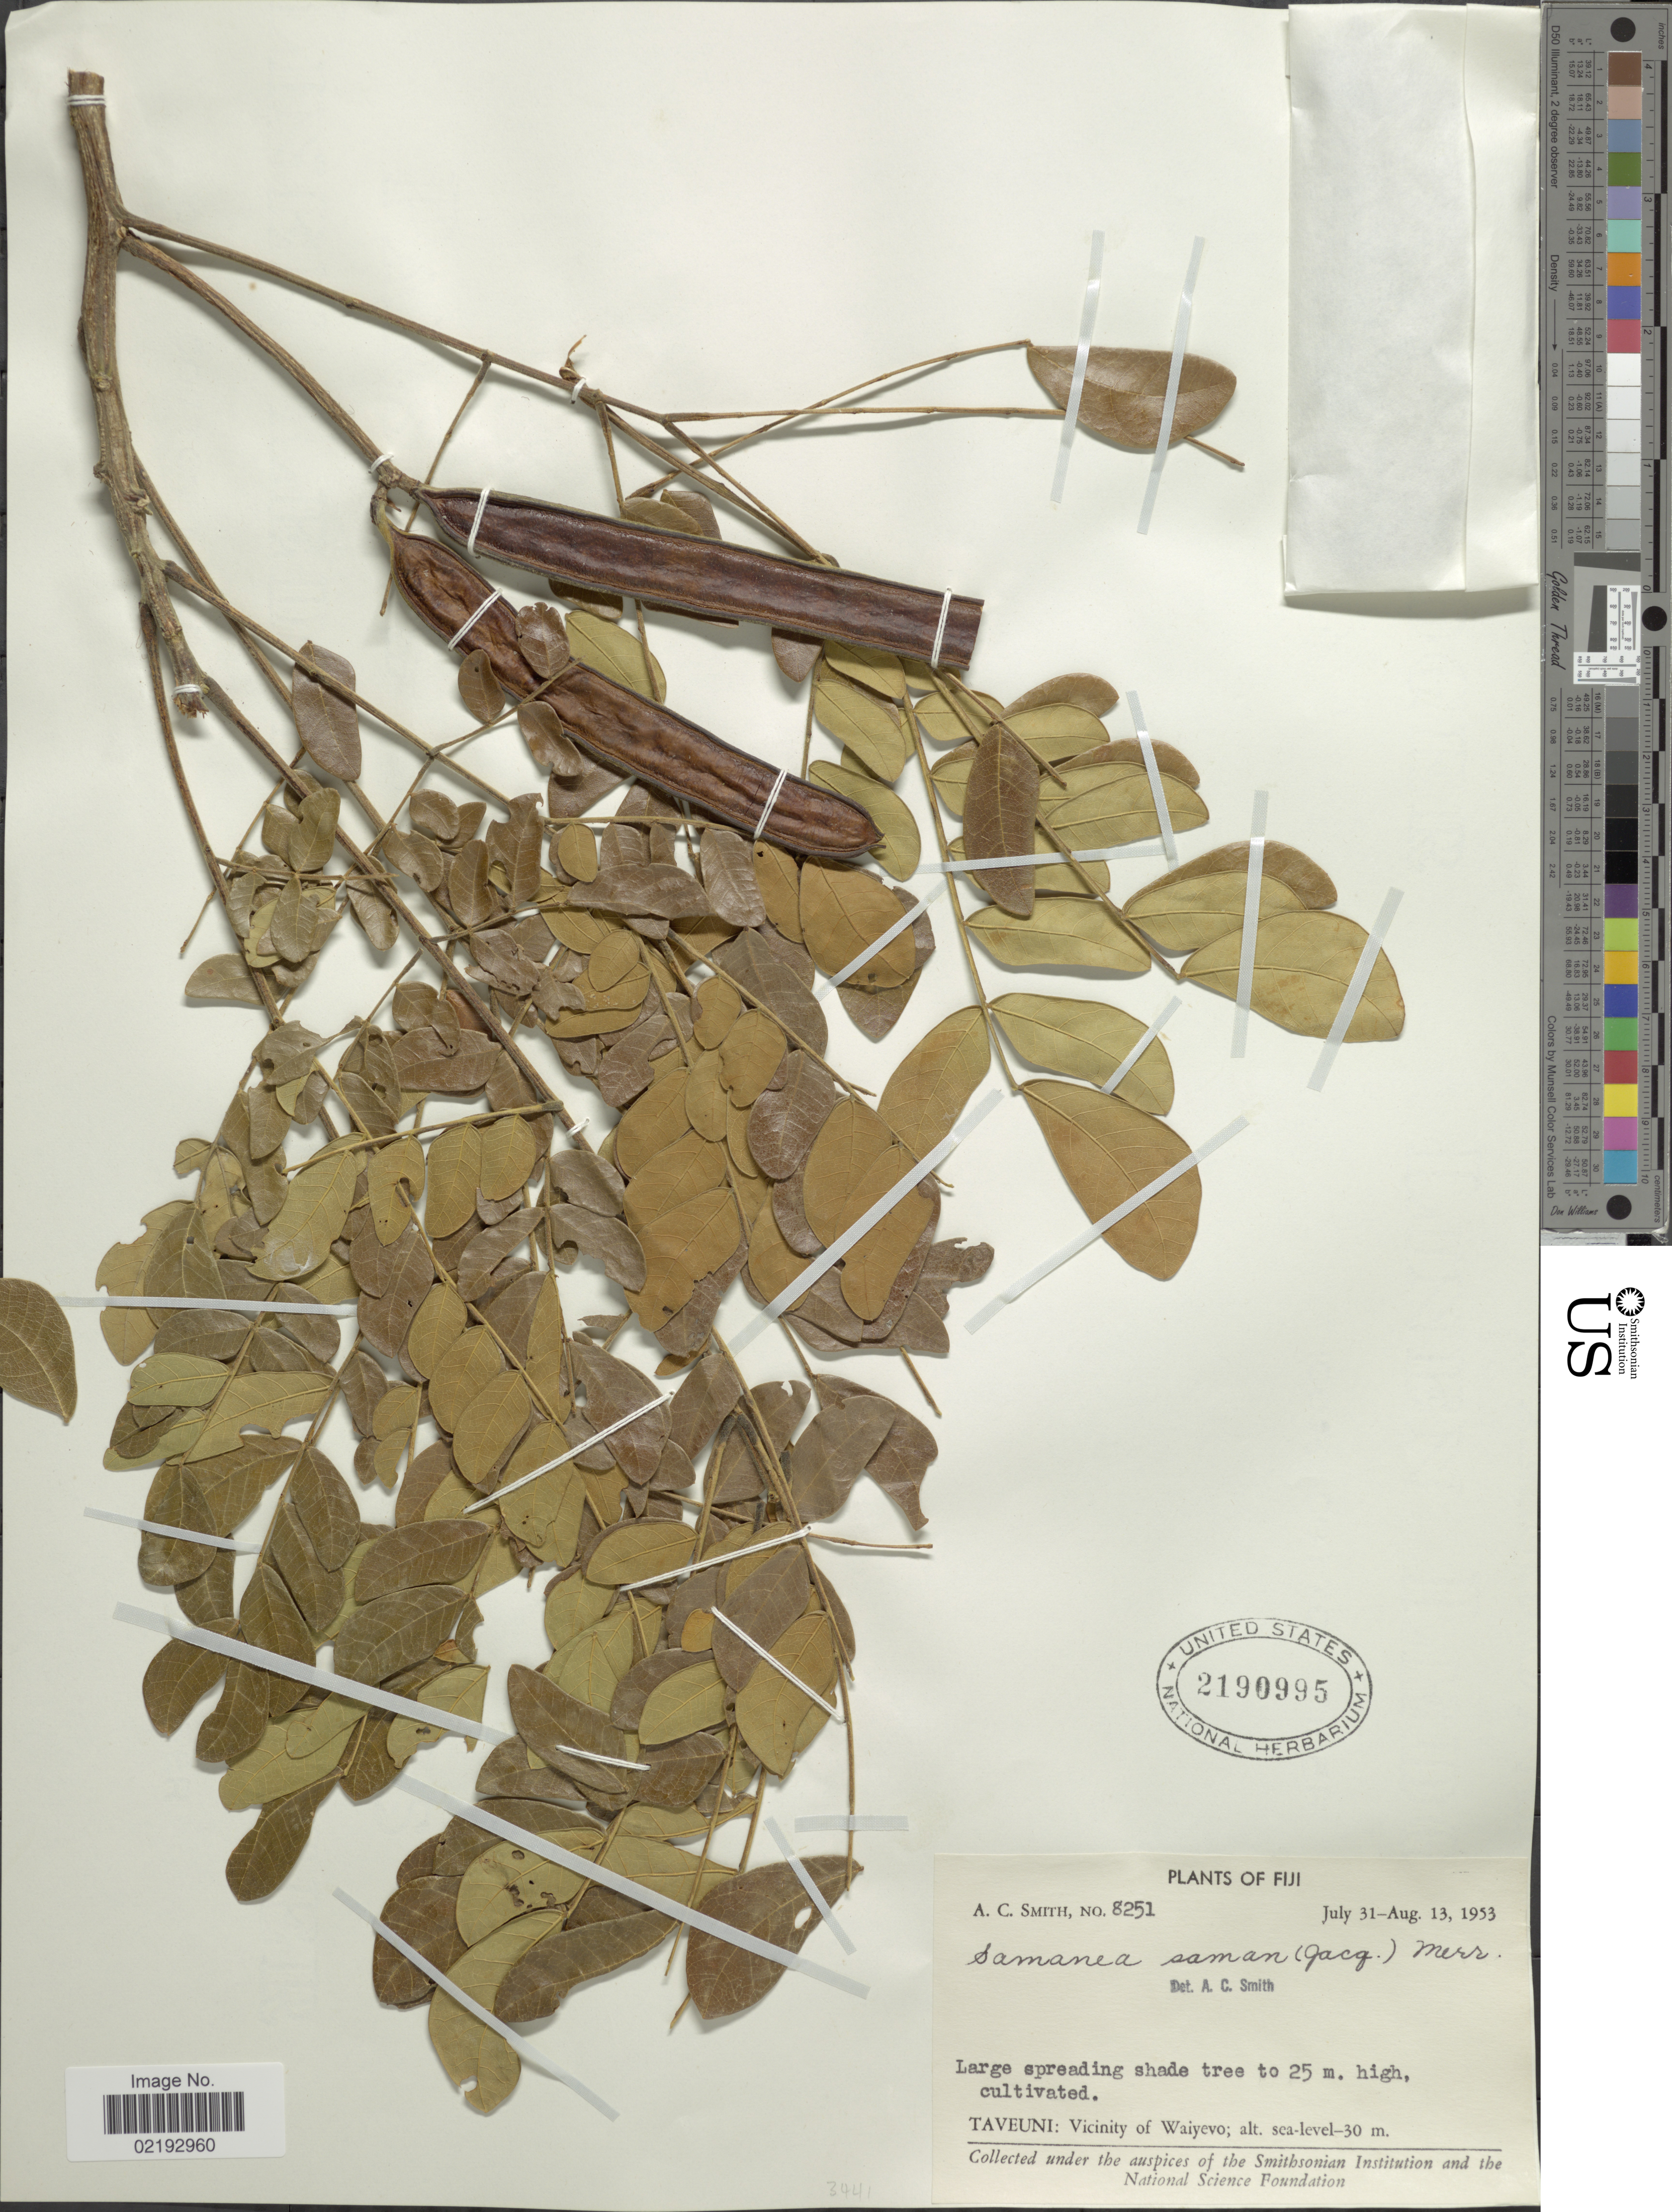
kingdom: Plantae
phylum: Tracheophyta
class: Magnoliopsida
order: Fabales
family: Fabaceae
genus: Samanea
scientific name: Samanea saman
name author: (Jacq.) Merr.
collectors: A. C. Smith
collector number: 8251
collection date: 1953-07-31/1953-08-13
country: Fiji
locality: Taveuni, Vicinity of Waiyevo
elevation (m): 30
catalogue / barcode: US 2190995